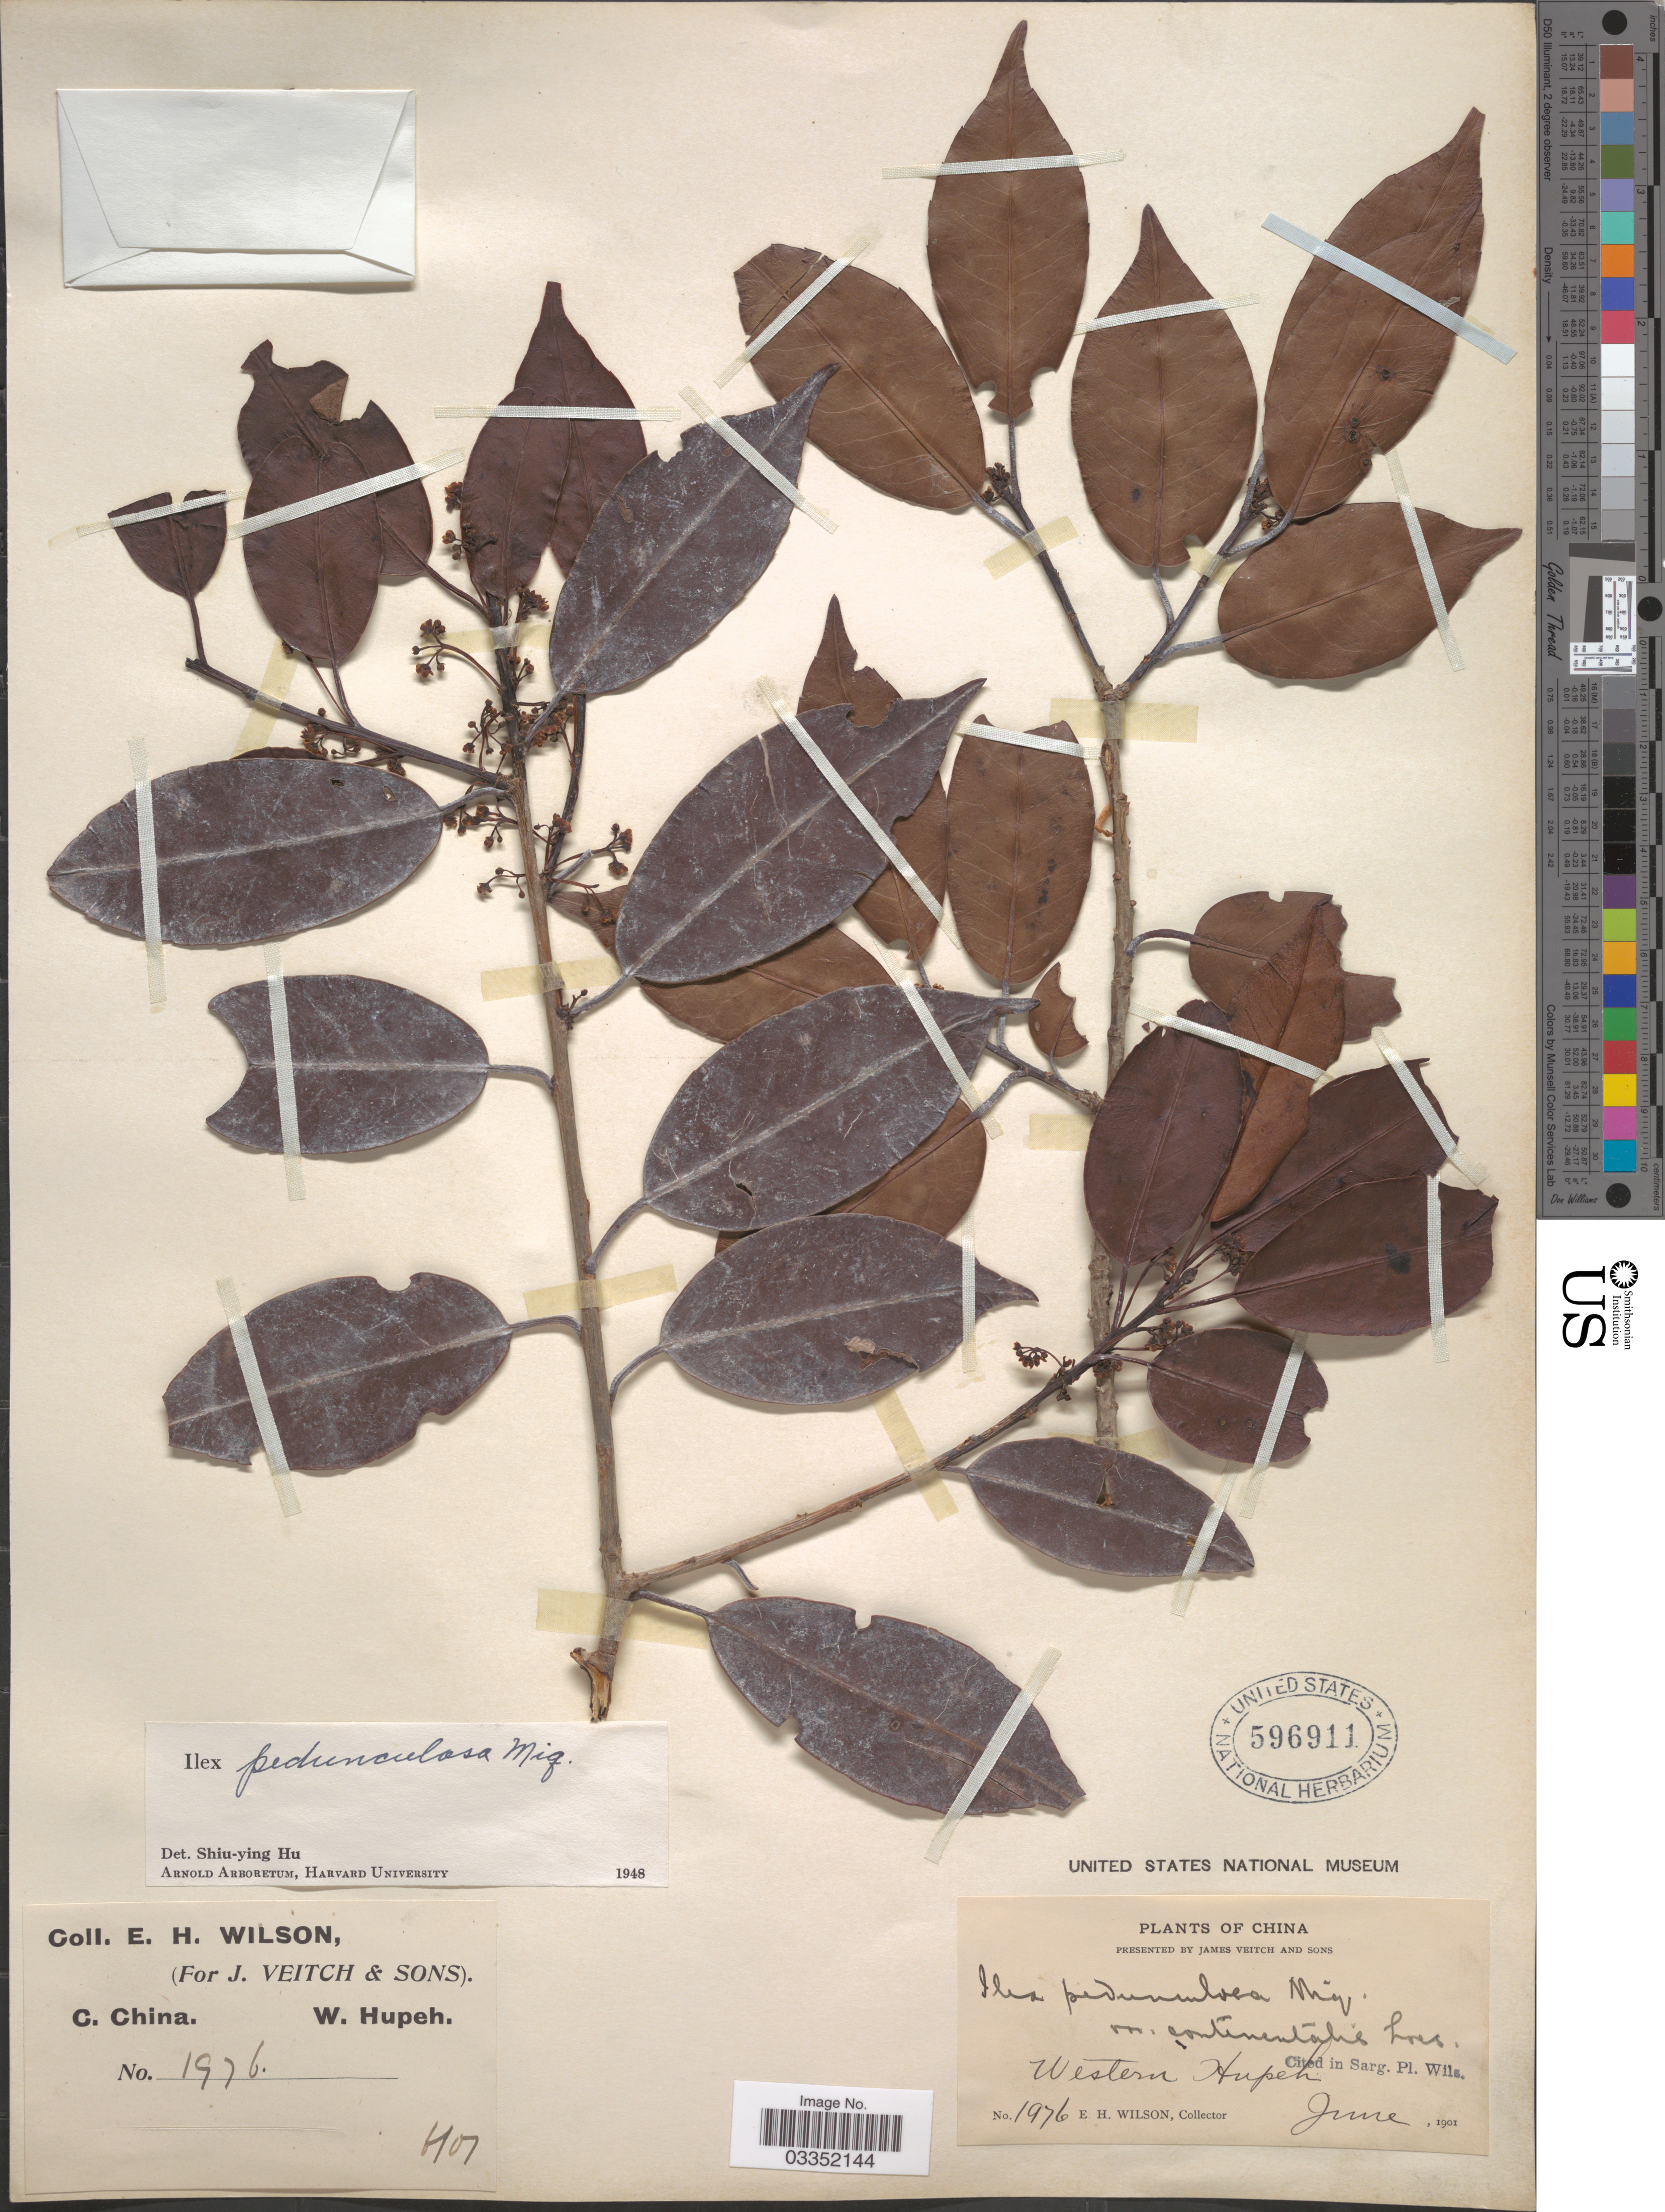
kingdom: Plantae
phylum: Tracheophyta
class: Magnoliopsida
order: Aquifoliales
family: Aquifoliaceae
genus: Ilex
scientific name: Ilex pedunculosa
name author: Miq.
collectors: E. Wilson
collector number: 1976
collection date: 1901-06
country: China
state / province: Hubei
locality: C. China, Western Hupeh.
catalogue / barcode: US 596911